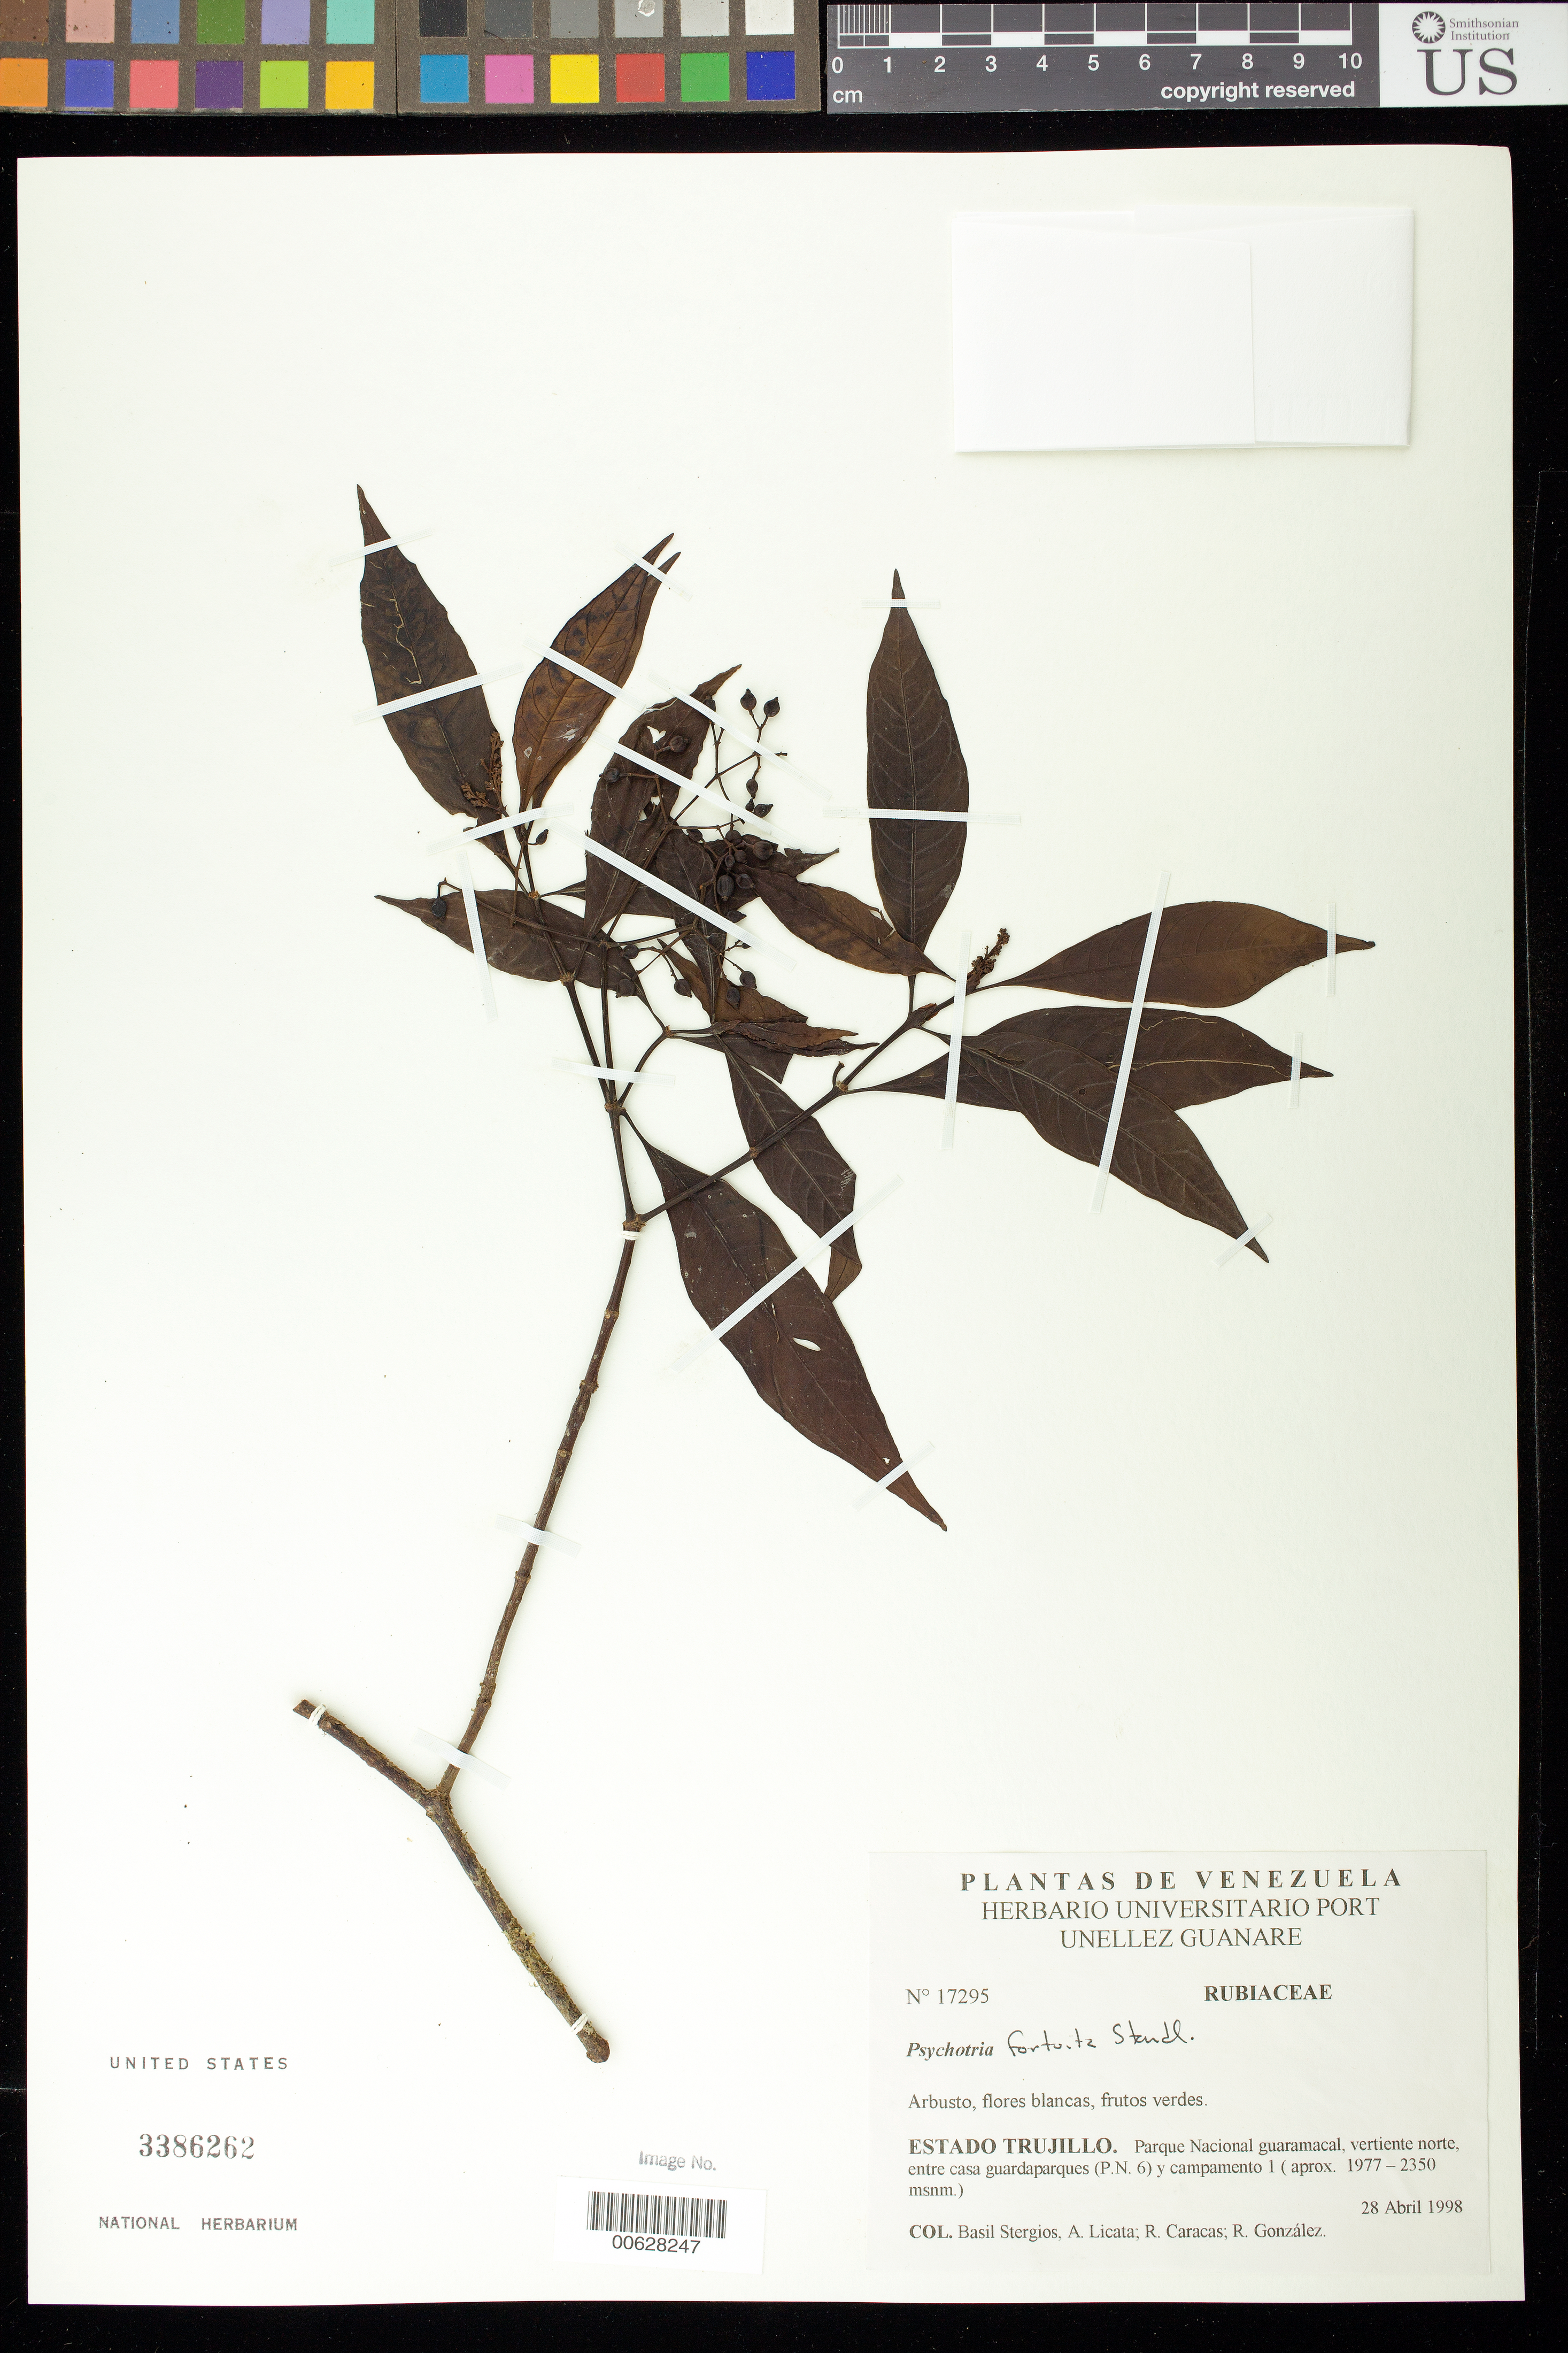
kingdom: Plantae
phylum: Tracheophyta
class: Magnoliopsida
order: Gentianales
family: Rubiaceae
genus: Psychotria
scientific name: Psychotria fortuita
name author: Standl.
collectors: B. G. Stergios, A. Licata, R. Caracas & R. González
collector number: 17295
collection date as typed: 28 Apr 1998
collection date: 1998-04-28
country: Venezuela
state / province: Trujillo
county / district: Boconó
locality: Parque Nacional Guaramacal, vertiente N, entre casa guardaparques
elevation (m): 1977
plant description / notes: MO, PORT, US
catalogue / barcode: US 3386262